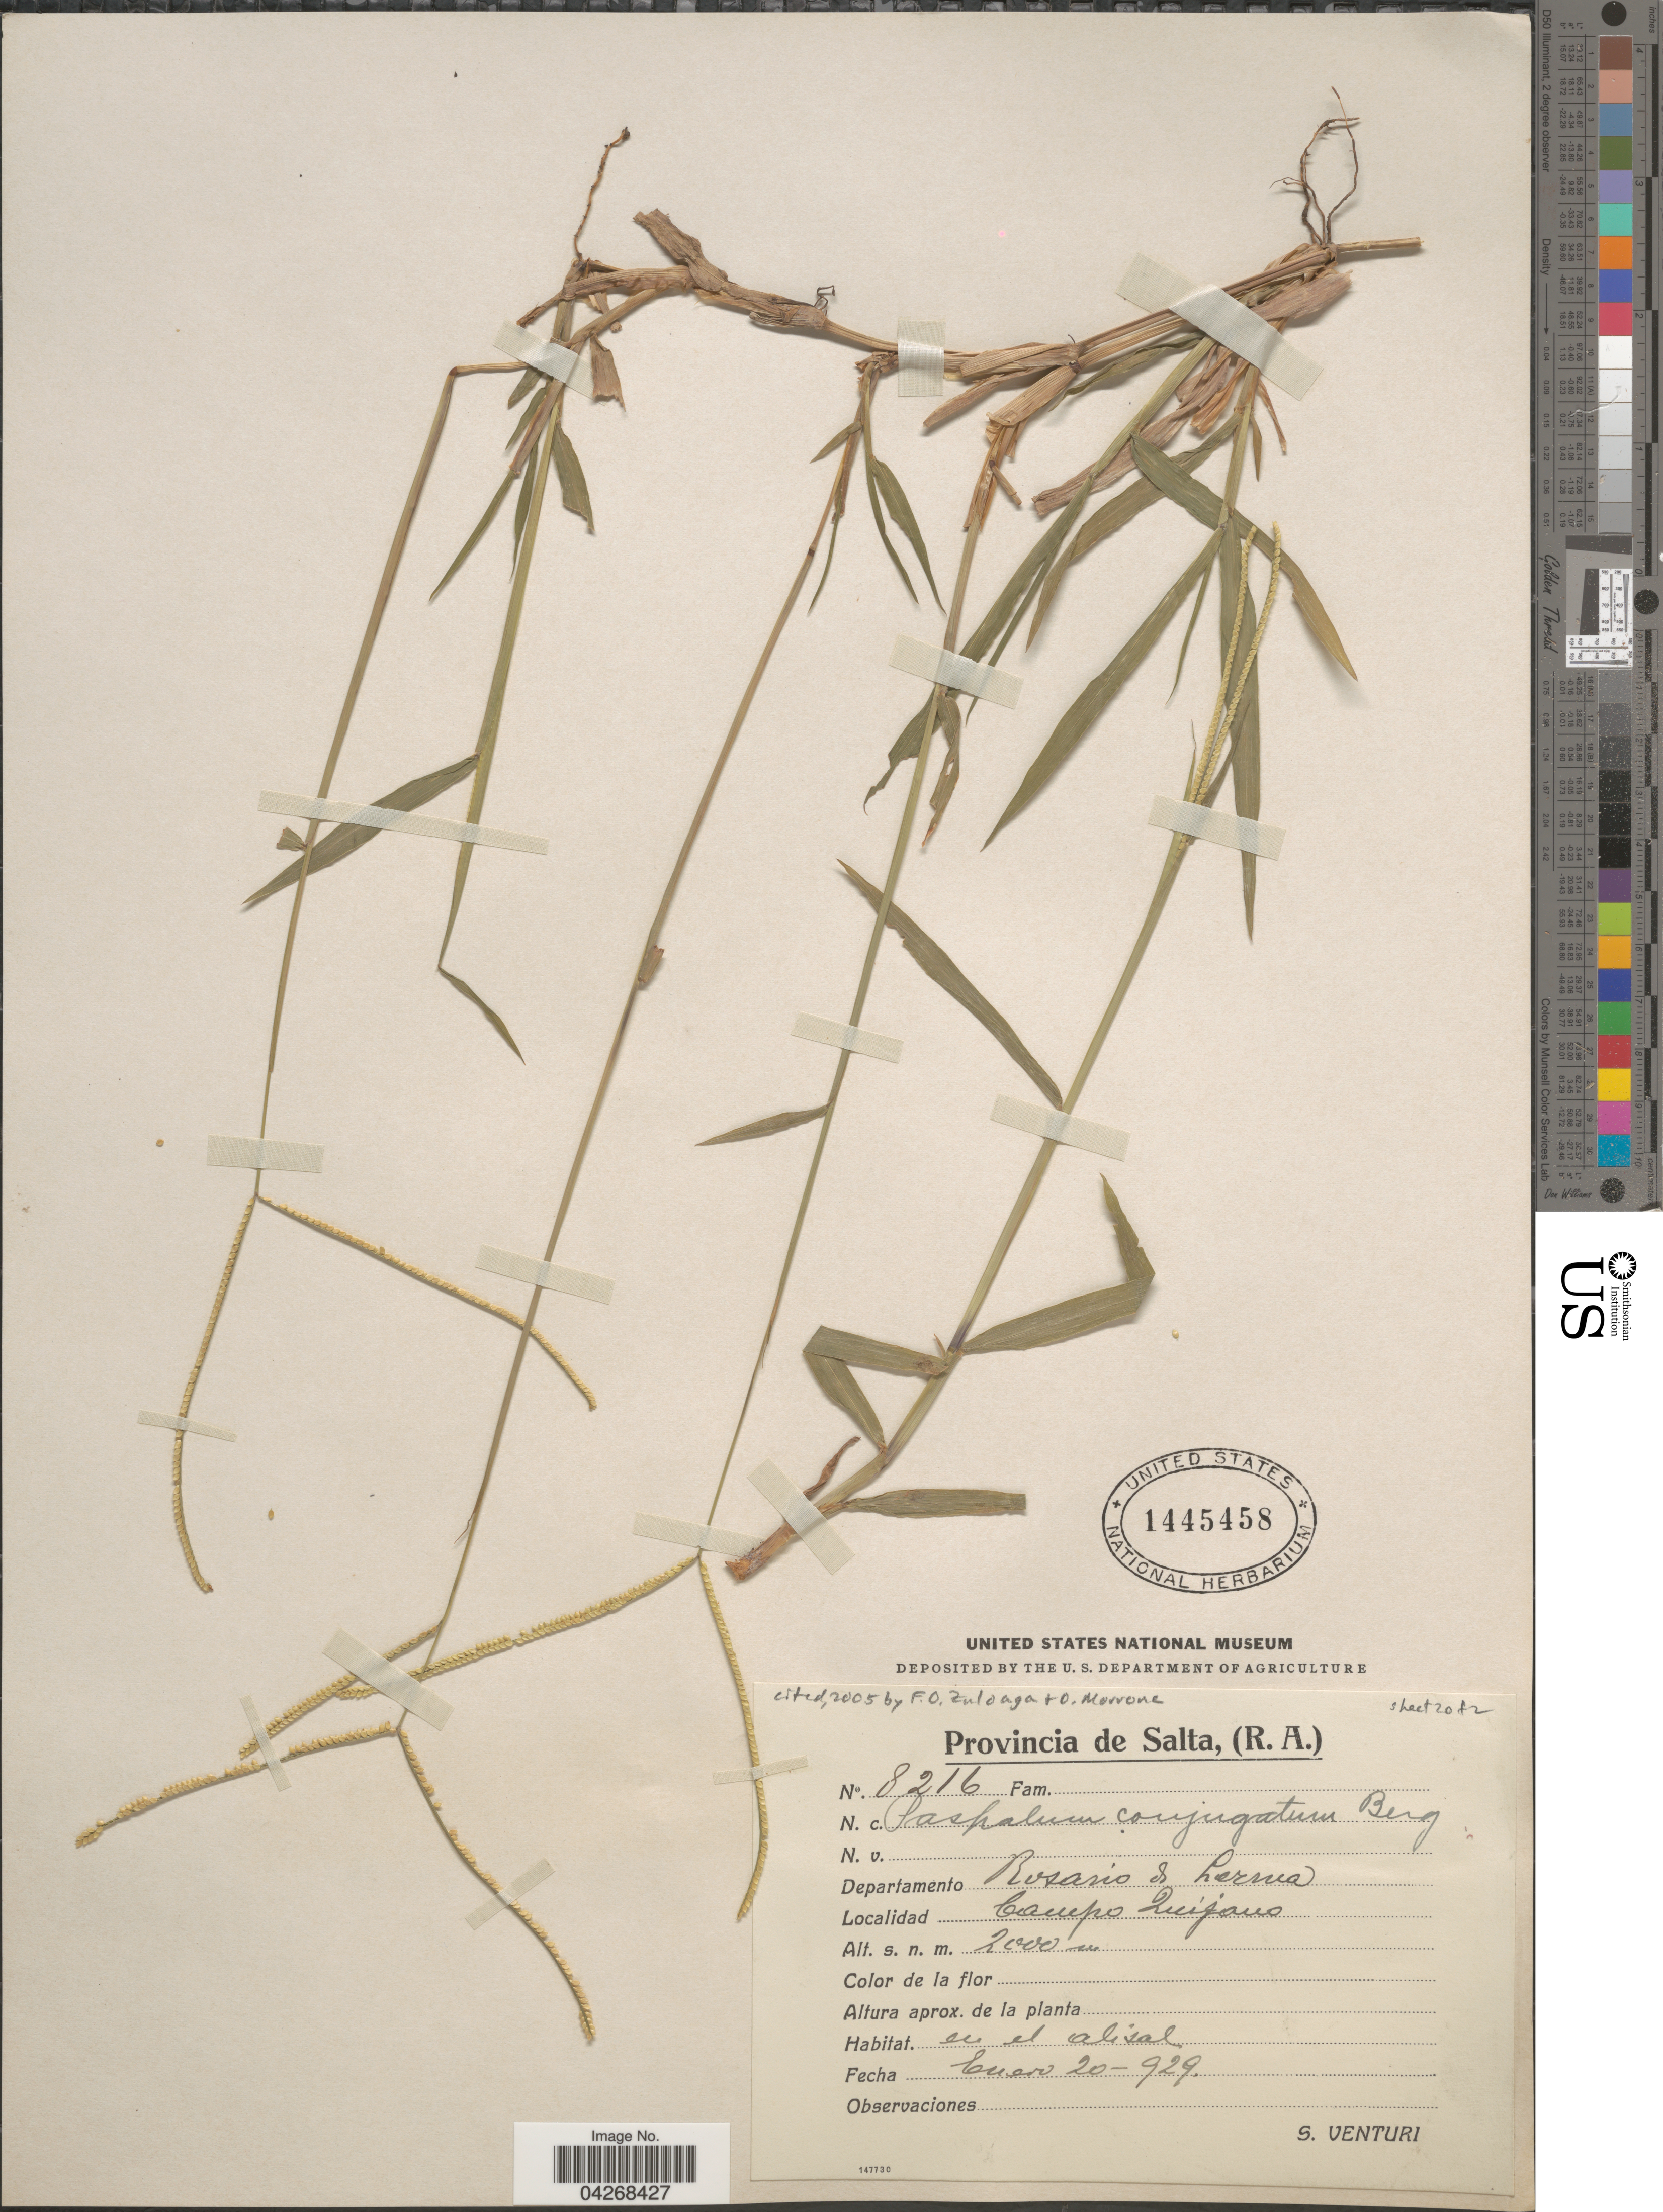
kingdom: Plantae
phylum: Tracheophyta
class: Liliopsida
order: Poales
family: Poaceae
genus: Paspalum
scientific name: Paspalum conjugatum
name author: P.J. Bergius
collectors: S. Venturi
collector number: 8216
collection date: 1929-01-20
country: Argentina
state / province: Salta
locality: Departamento Rosario de Lerma. Campo Quijano.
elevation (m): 2000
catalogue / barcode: US 1445458